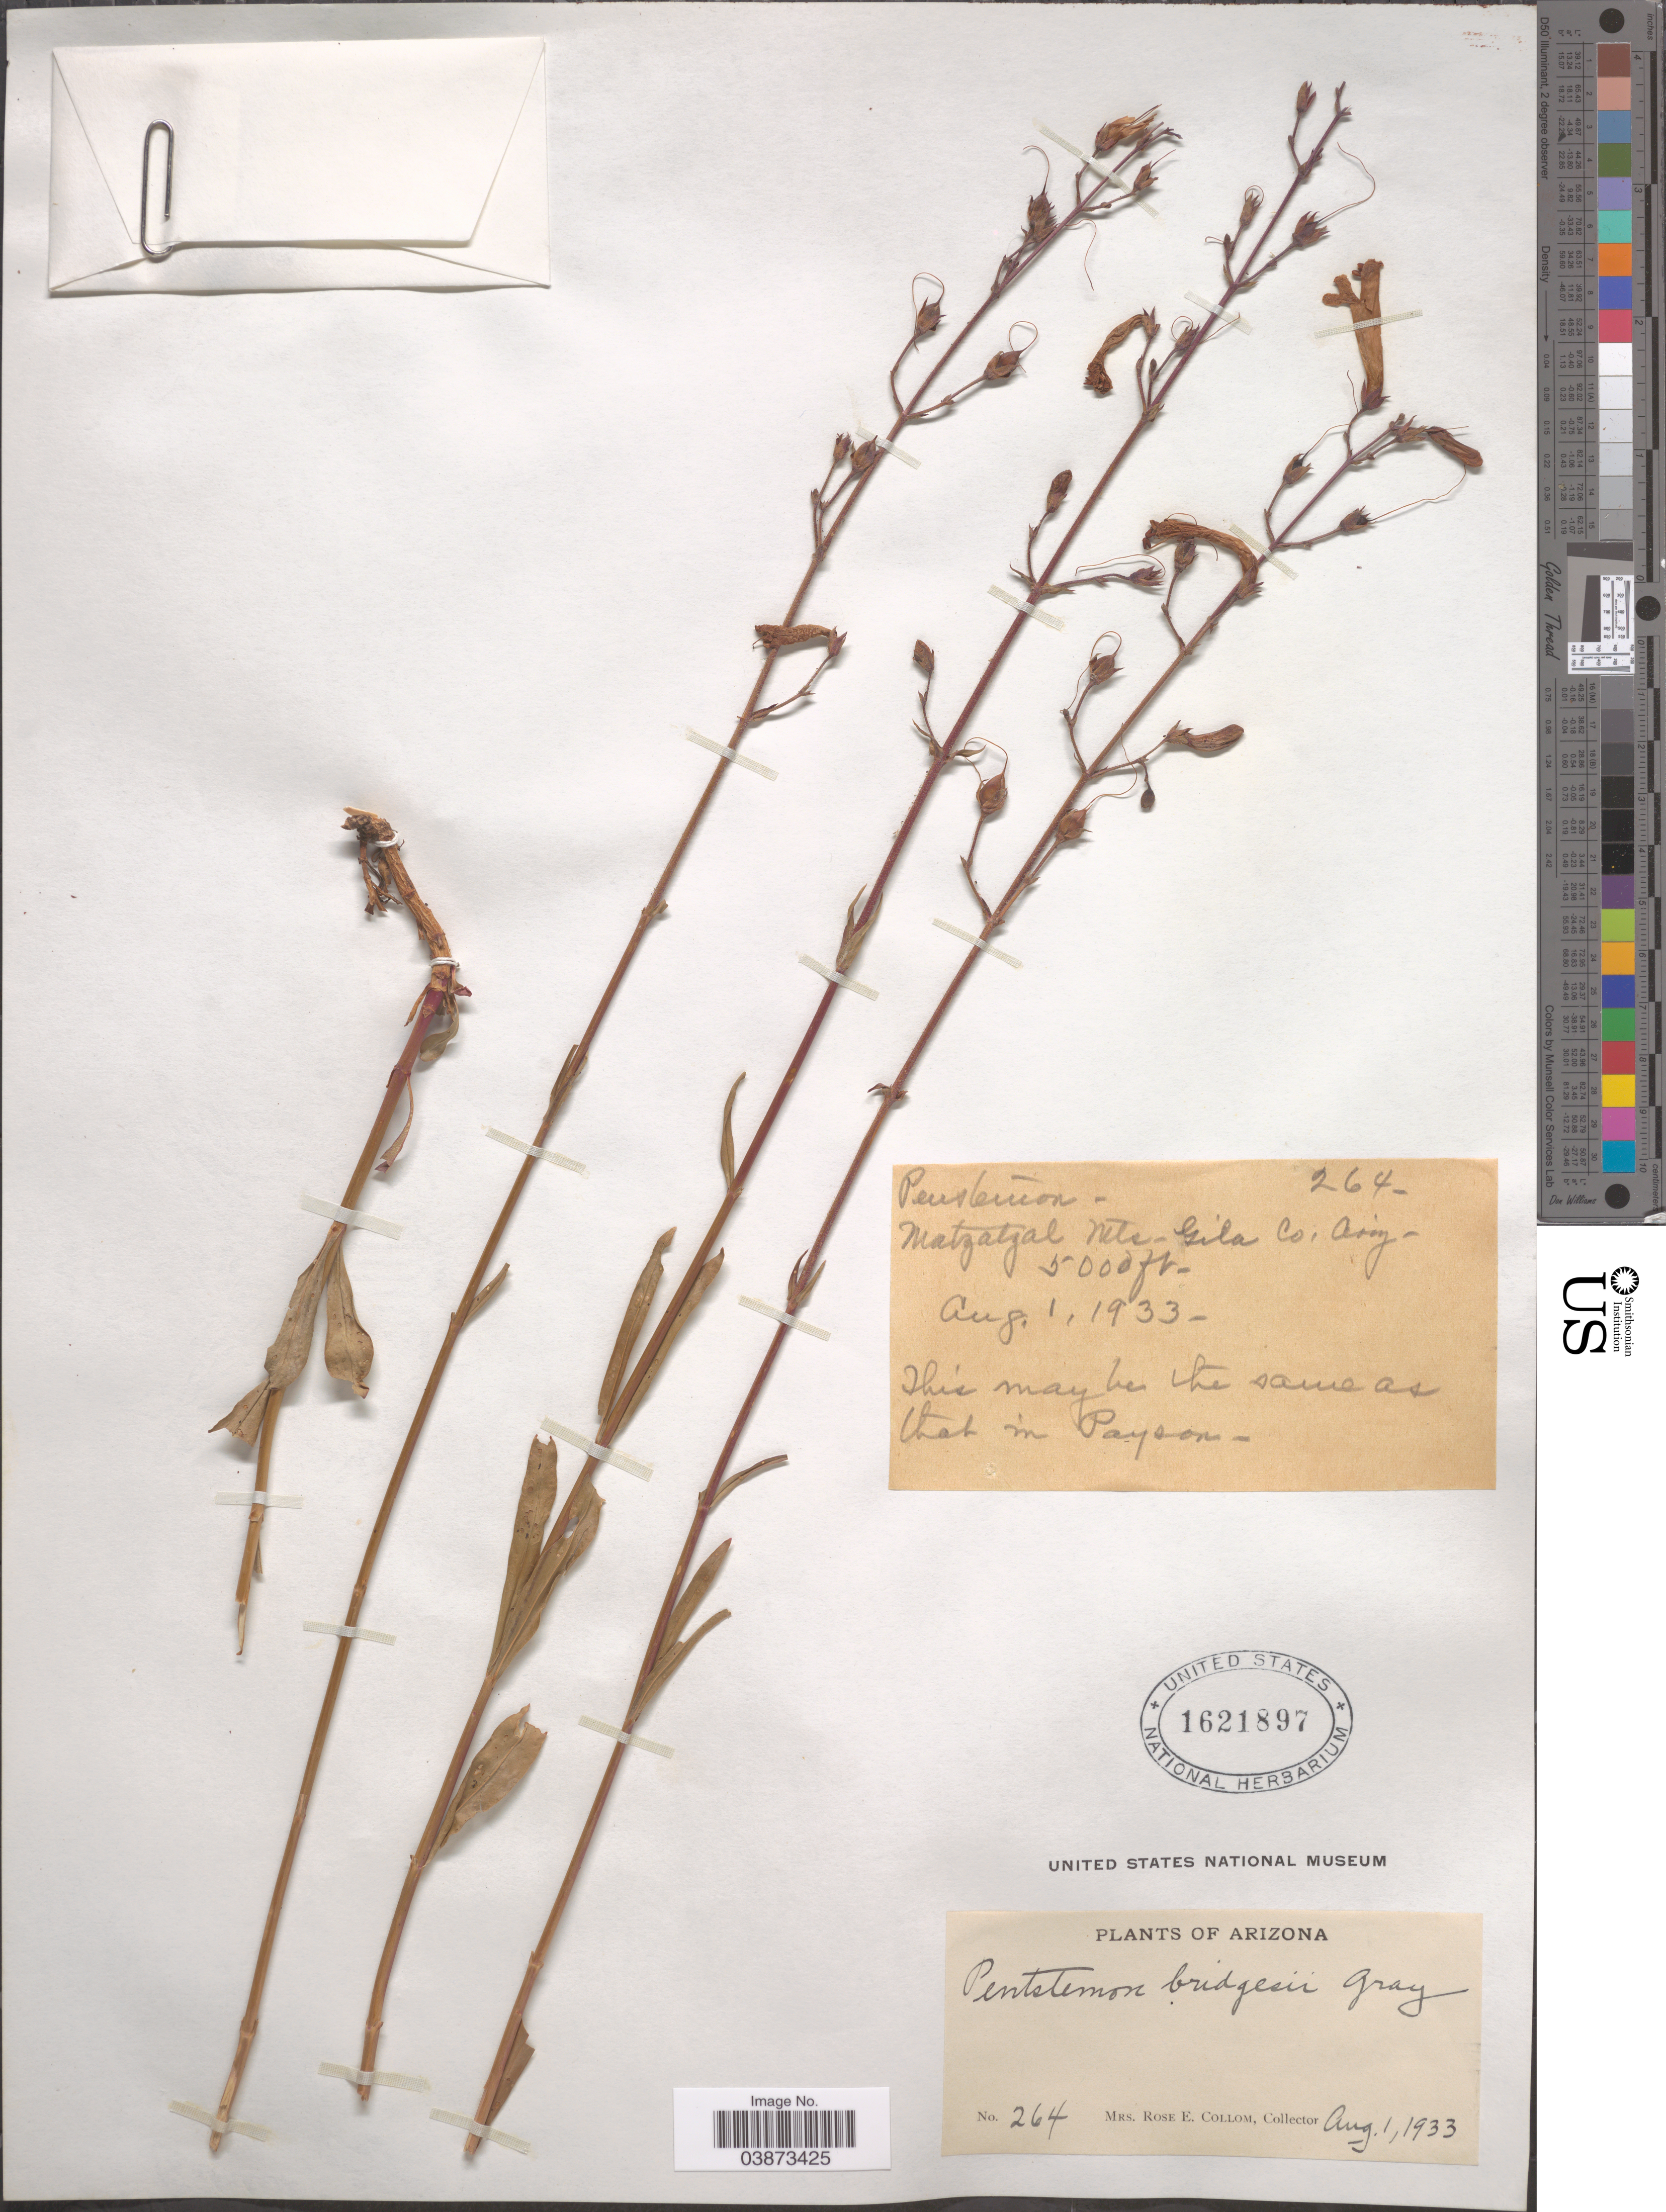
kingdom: Plantae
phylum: Tracheophyta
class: Magnoliopsida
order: Lamiales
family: Plantaginaceae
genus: Penstemon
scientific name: Penstemon bridgesii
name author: A. Gray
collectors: R. E. Collom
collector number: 264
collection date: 1933-08-01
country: United States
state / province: Arizona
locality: Matzatzal Mts-Gila Co.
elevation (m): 1524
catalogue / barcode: US 1621897